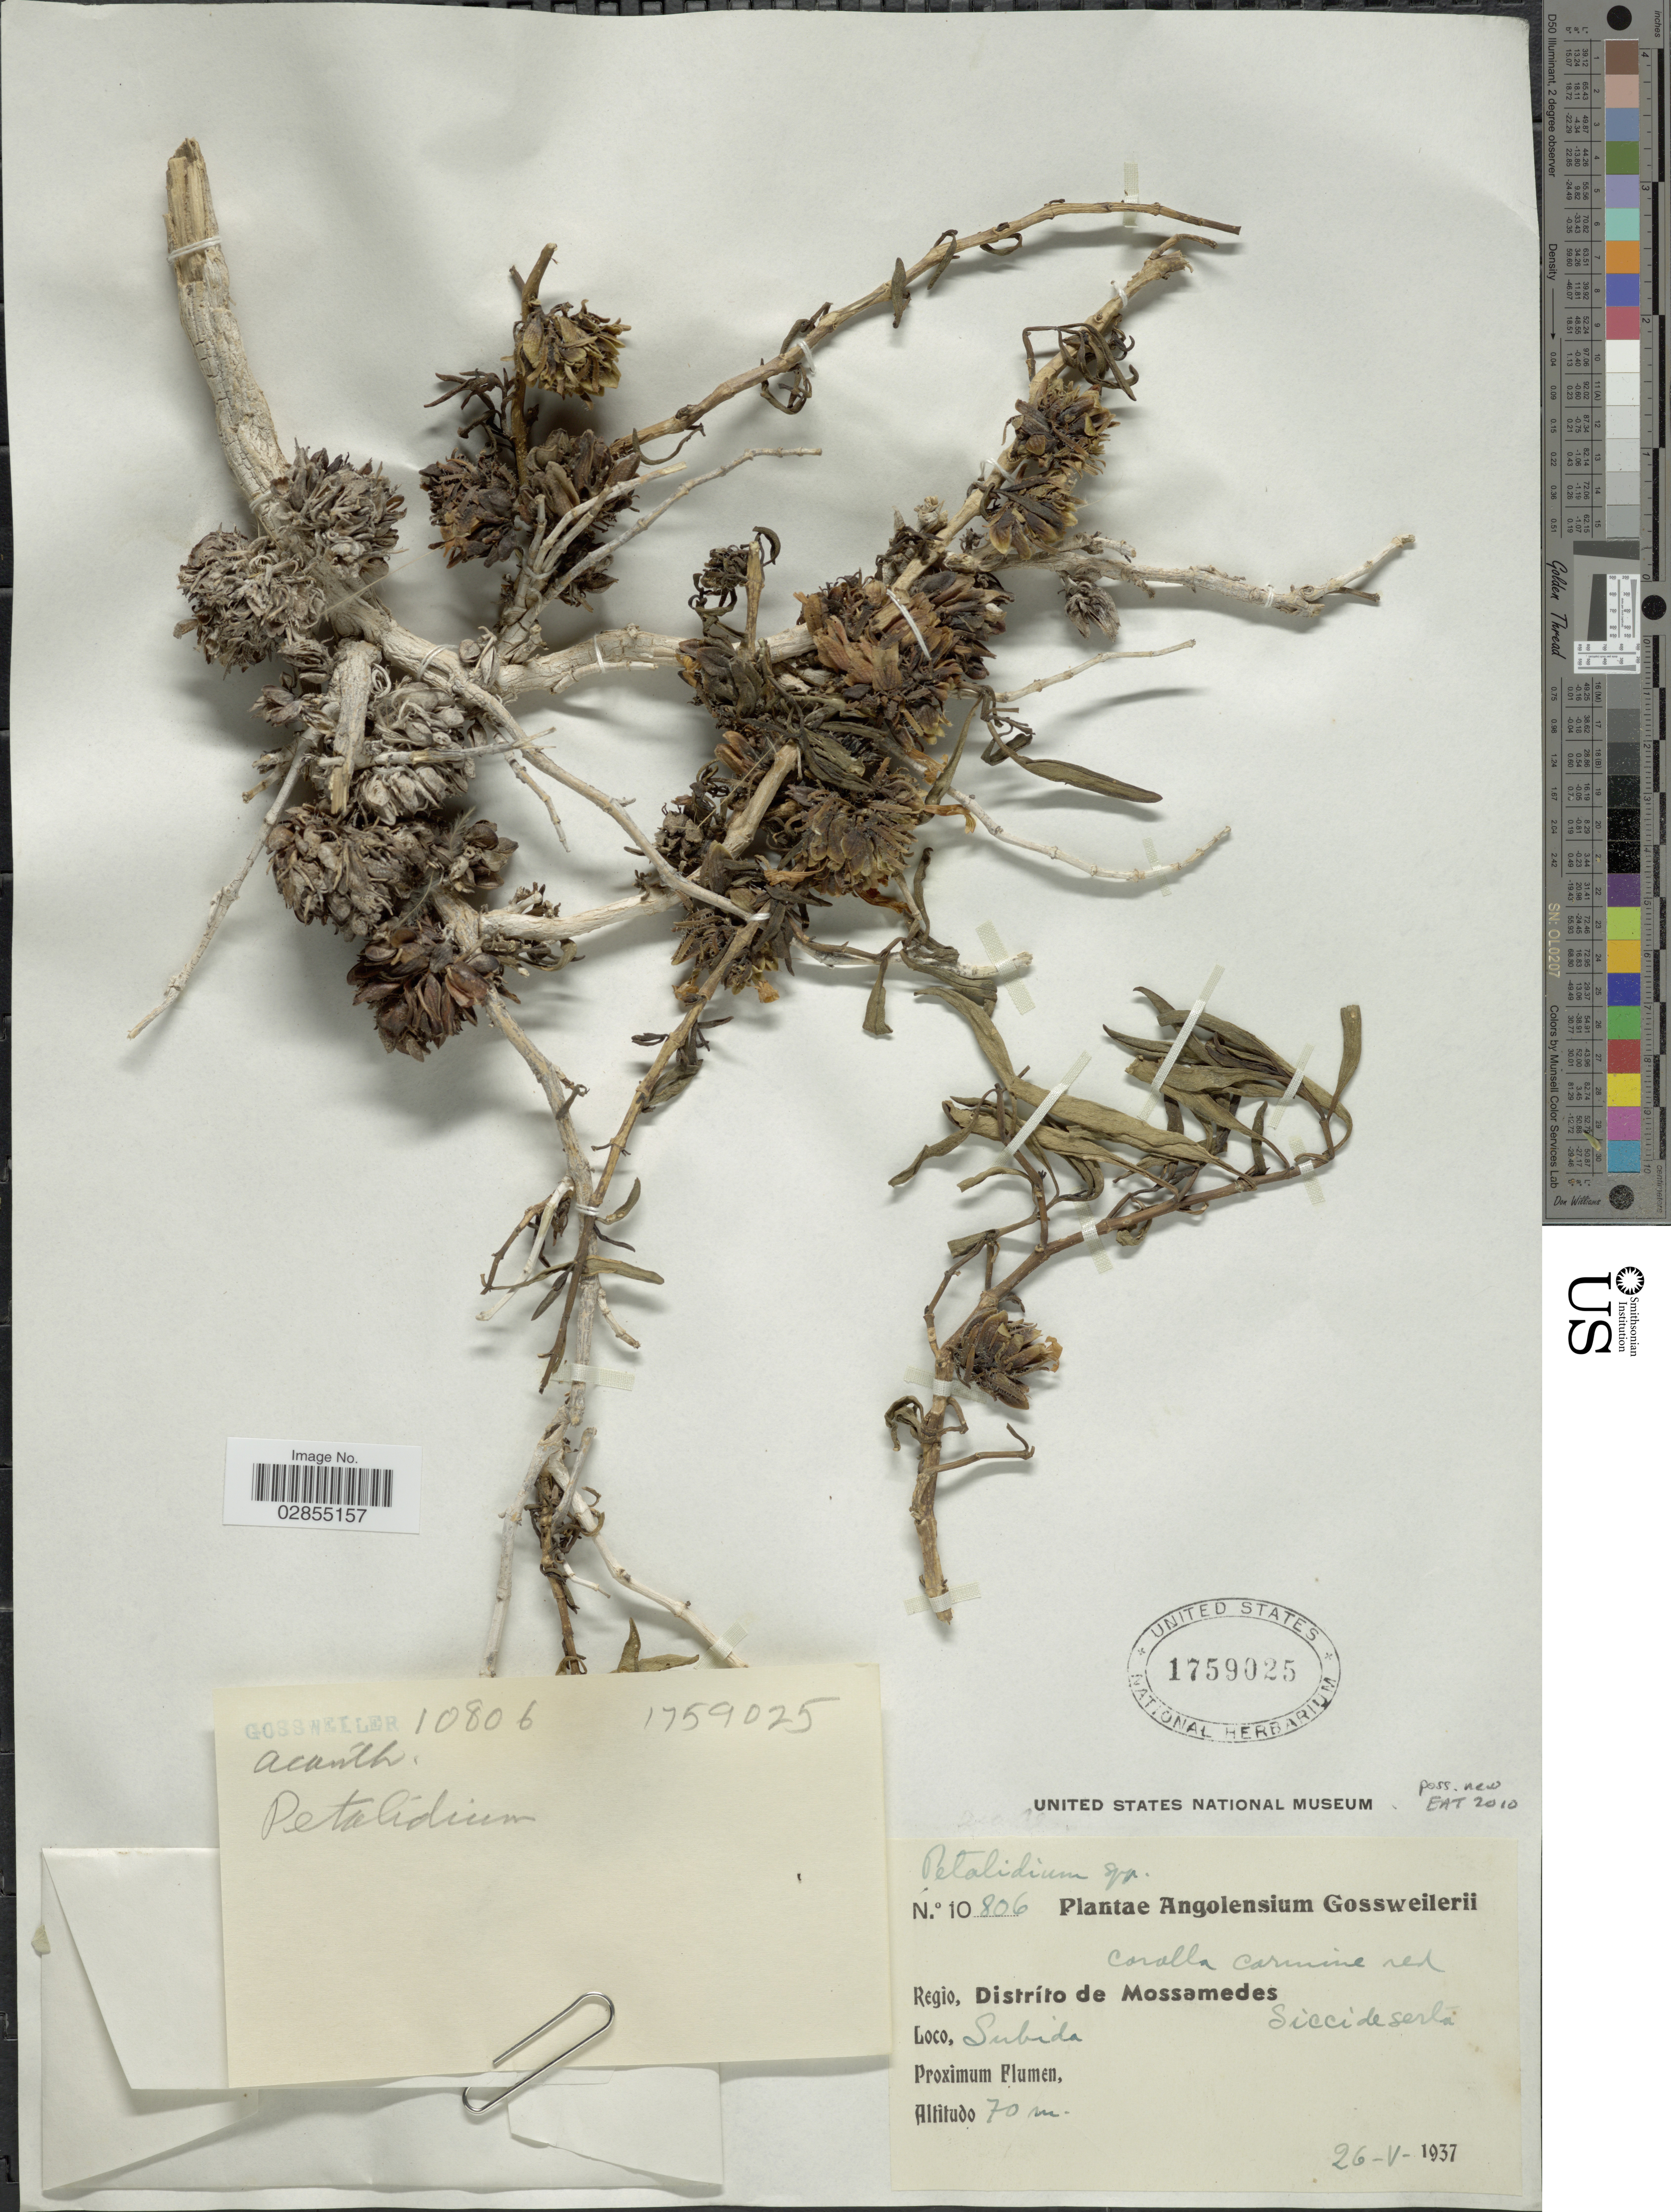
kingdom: Plantae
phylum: Tracheophyta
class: Magnoliopsida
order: Lamiales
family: Acanthaceae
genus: Petalidium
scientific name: Petalidium sp.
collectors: -. Gossweiler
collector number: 10806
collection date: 1937-05-26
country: Angola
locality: Regio, Distríto de Mossamedes. Sicci de Serlá. Subida.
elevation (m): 70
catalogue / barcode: US 1759025